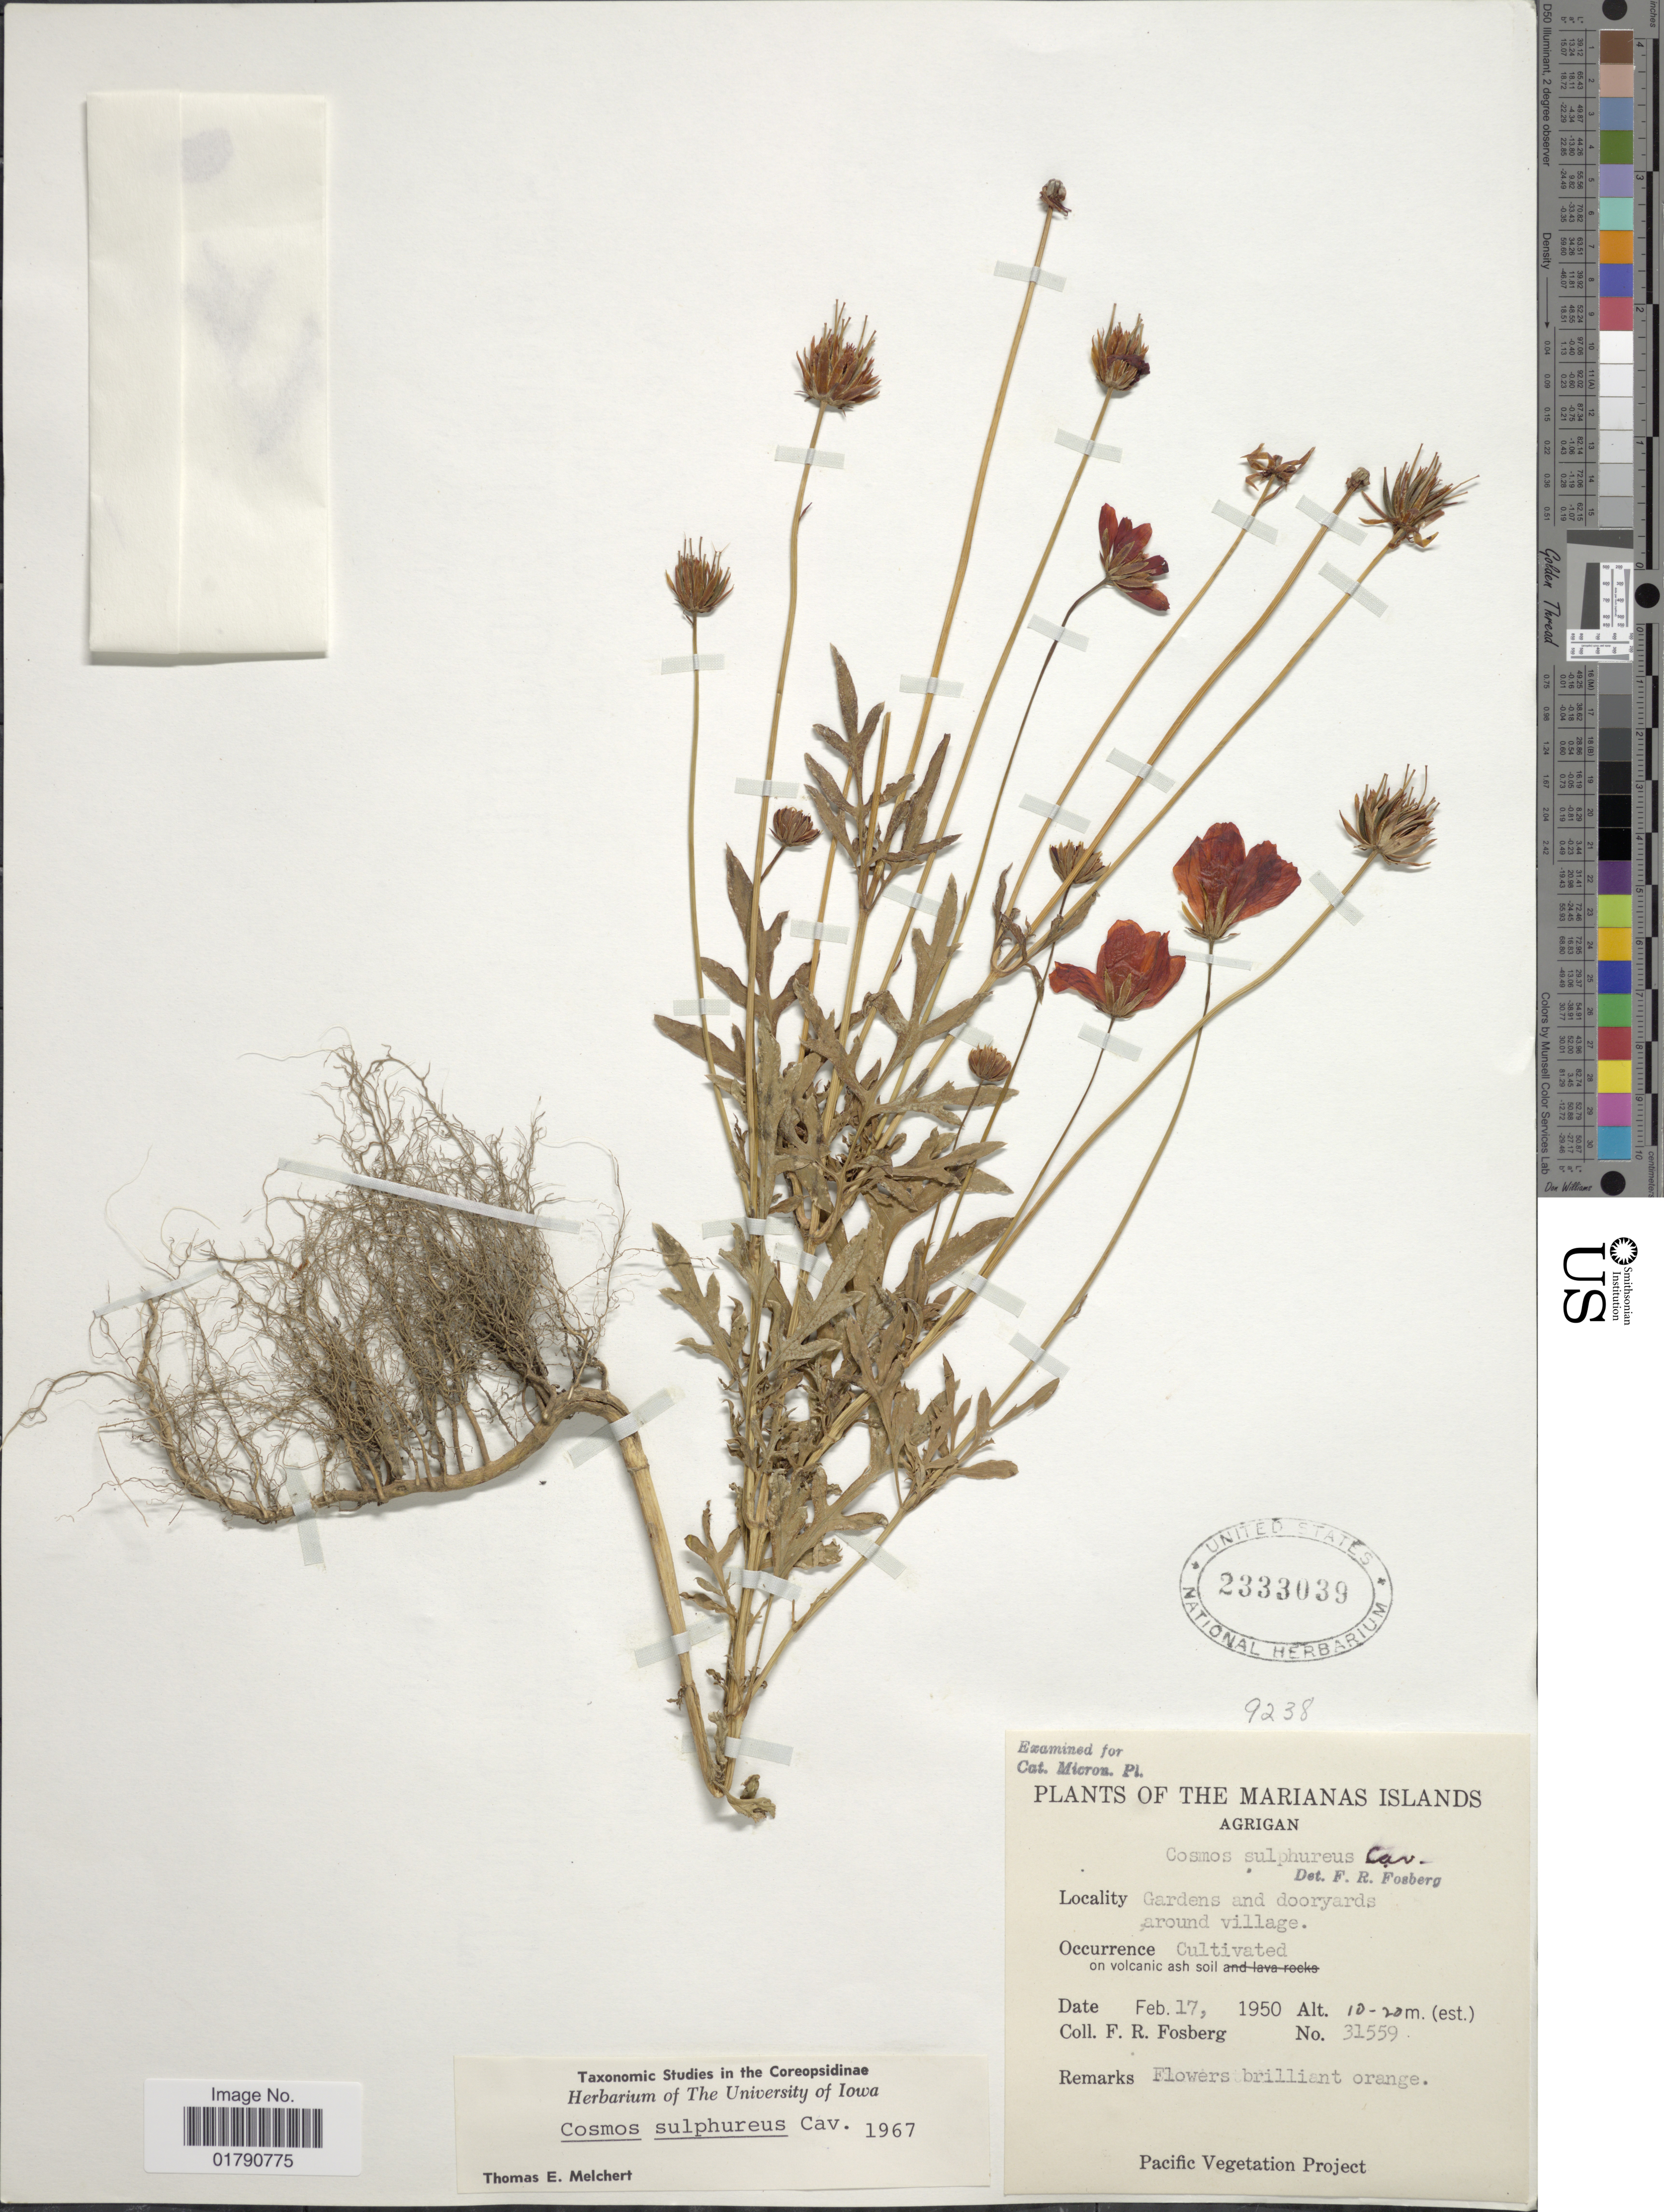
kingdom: Plantae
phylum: Tracheophyta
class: Magnoliopsida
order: Asterales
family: Asteraceae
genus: Cosmos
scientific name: Cosmos sulphureus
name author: Cav.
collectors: F. R. Fosberg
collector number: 31559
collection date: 1950-02-17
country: Northern Mariana Islands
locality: Marianas Islands, Agrigan, Gardens and dooryards around village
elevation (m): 10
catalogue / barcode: US 2333039